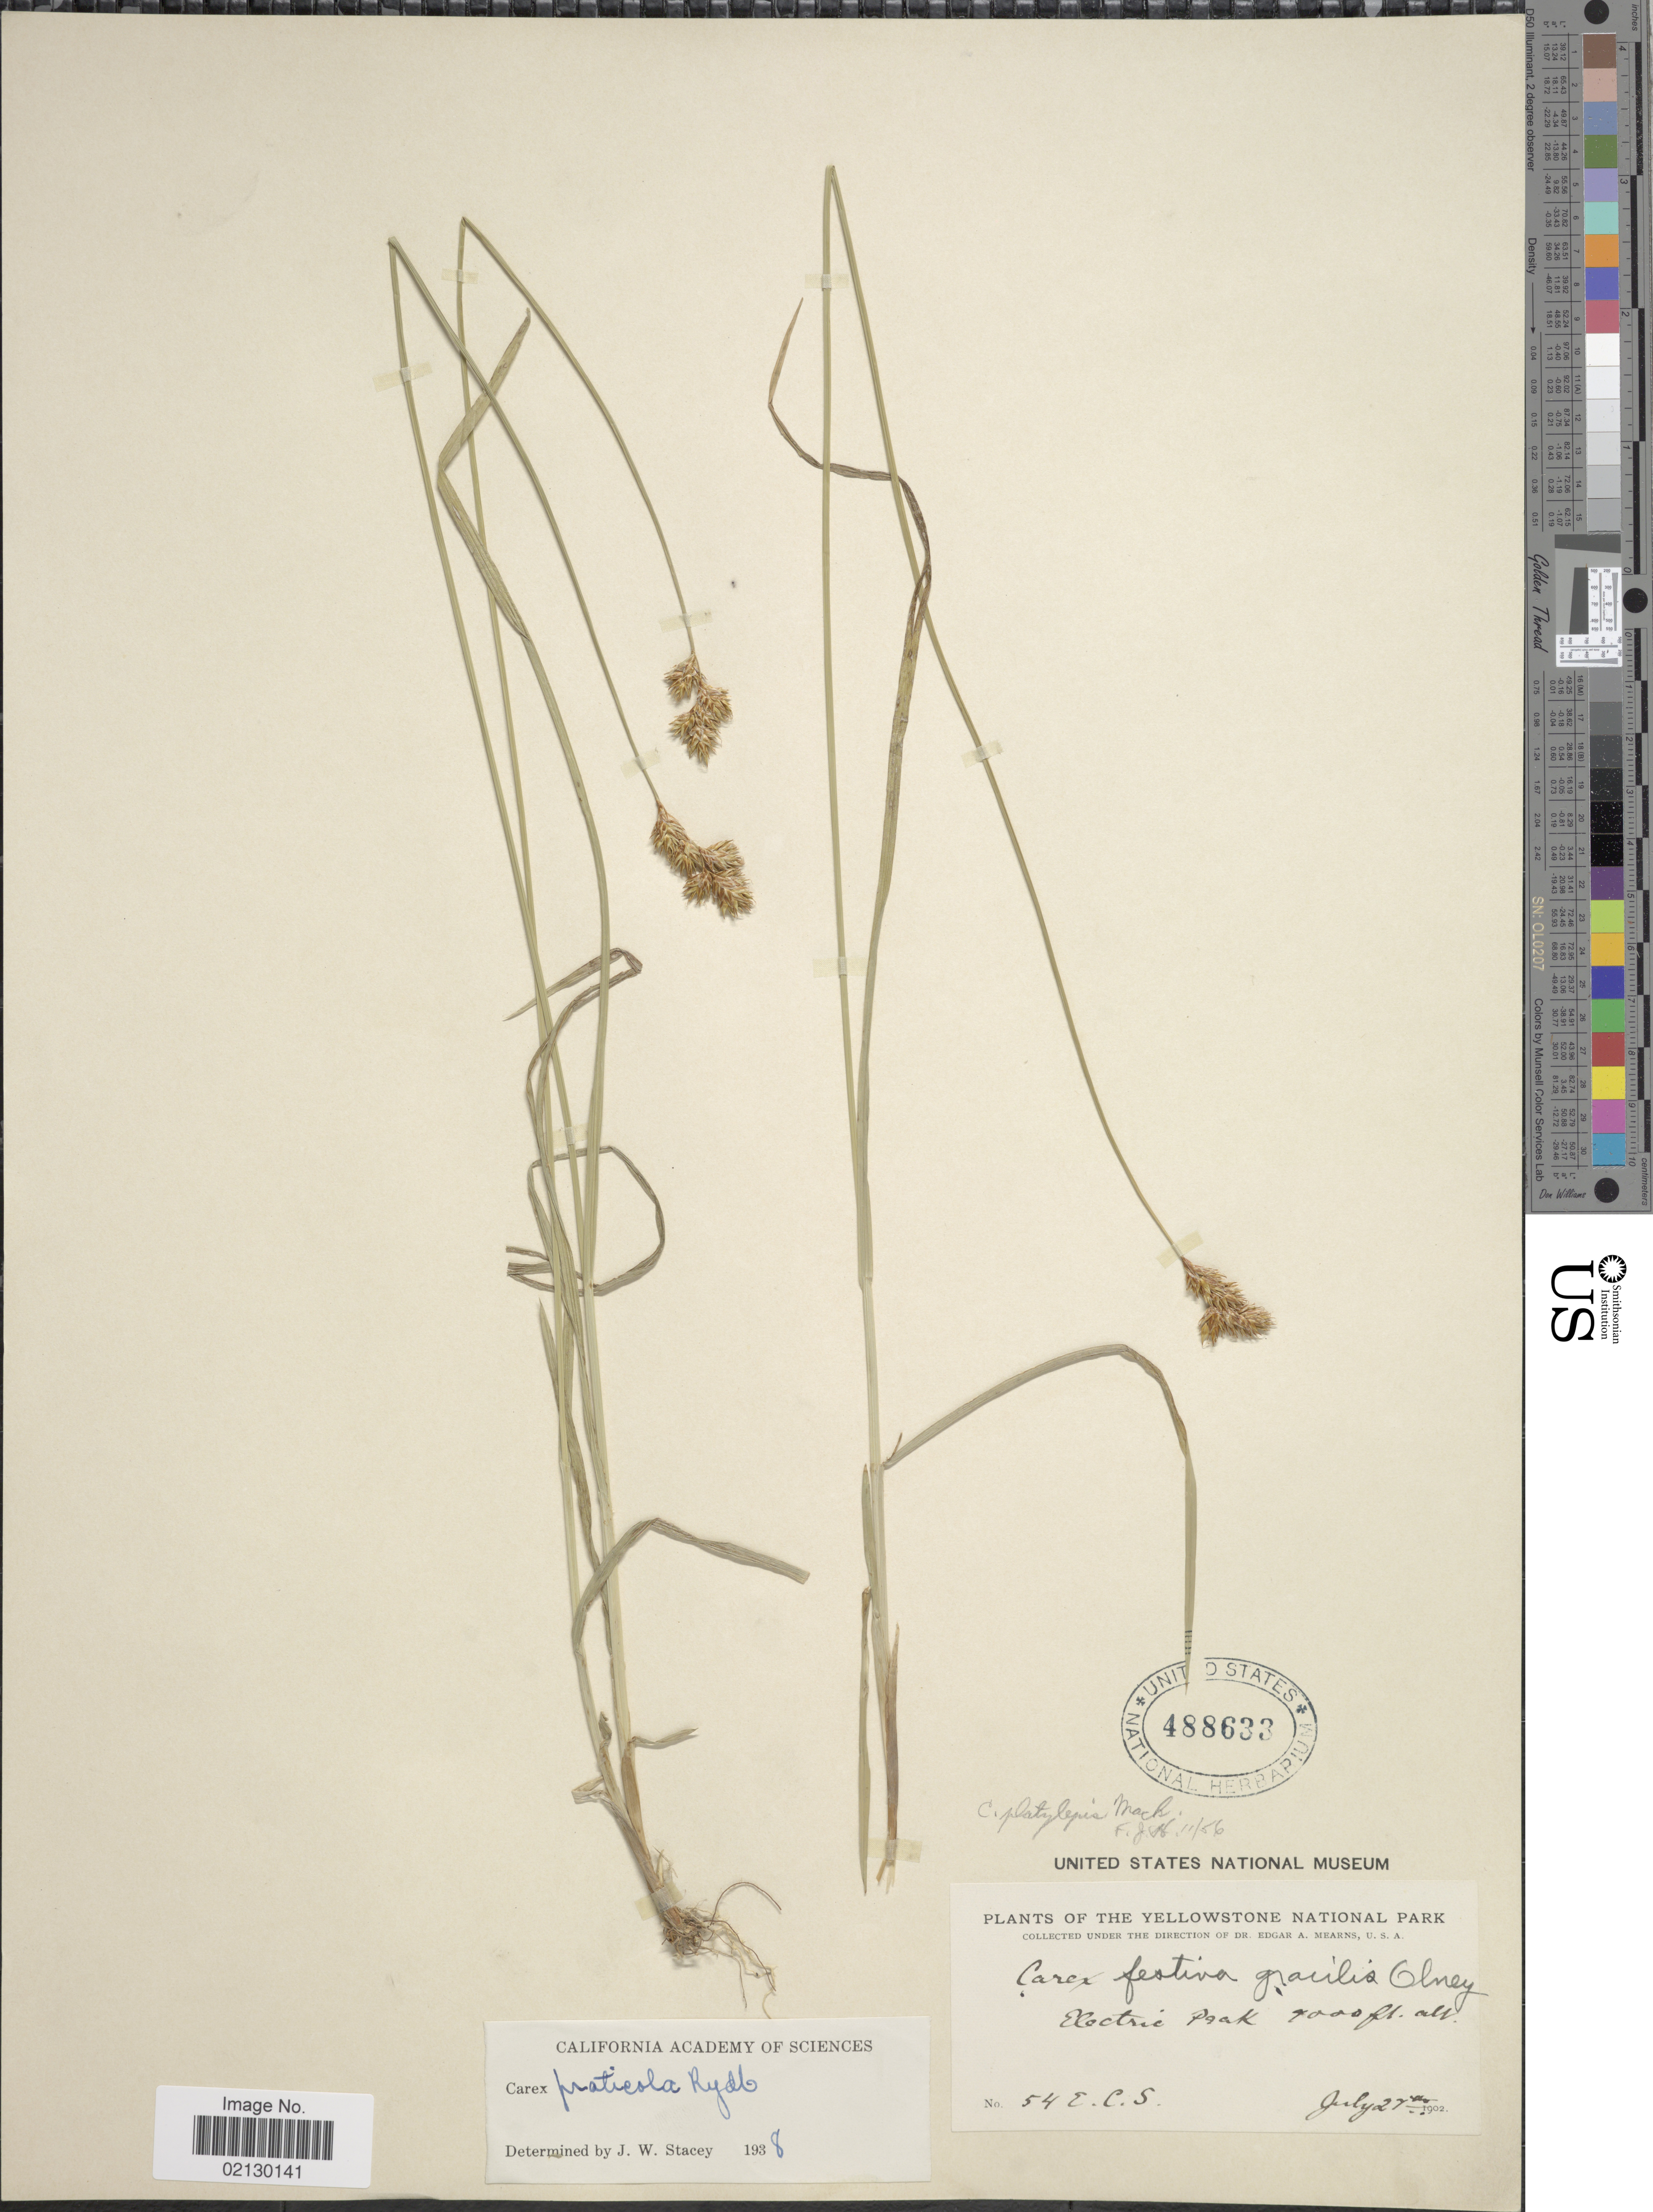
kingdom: Plantae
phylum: Tracheophyta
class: Liliopsida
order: Poales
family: Cyperaceae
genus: Carex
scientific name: Carex praticola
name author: Rydb.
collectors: E. C. Smith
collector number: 54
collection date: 1902-07-27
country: United States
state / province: Montana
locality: Yellowstone National Park, Electric Peak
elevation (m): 2134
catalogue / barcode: US 488633